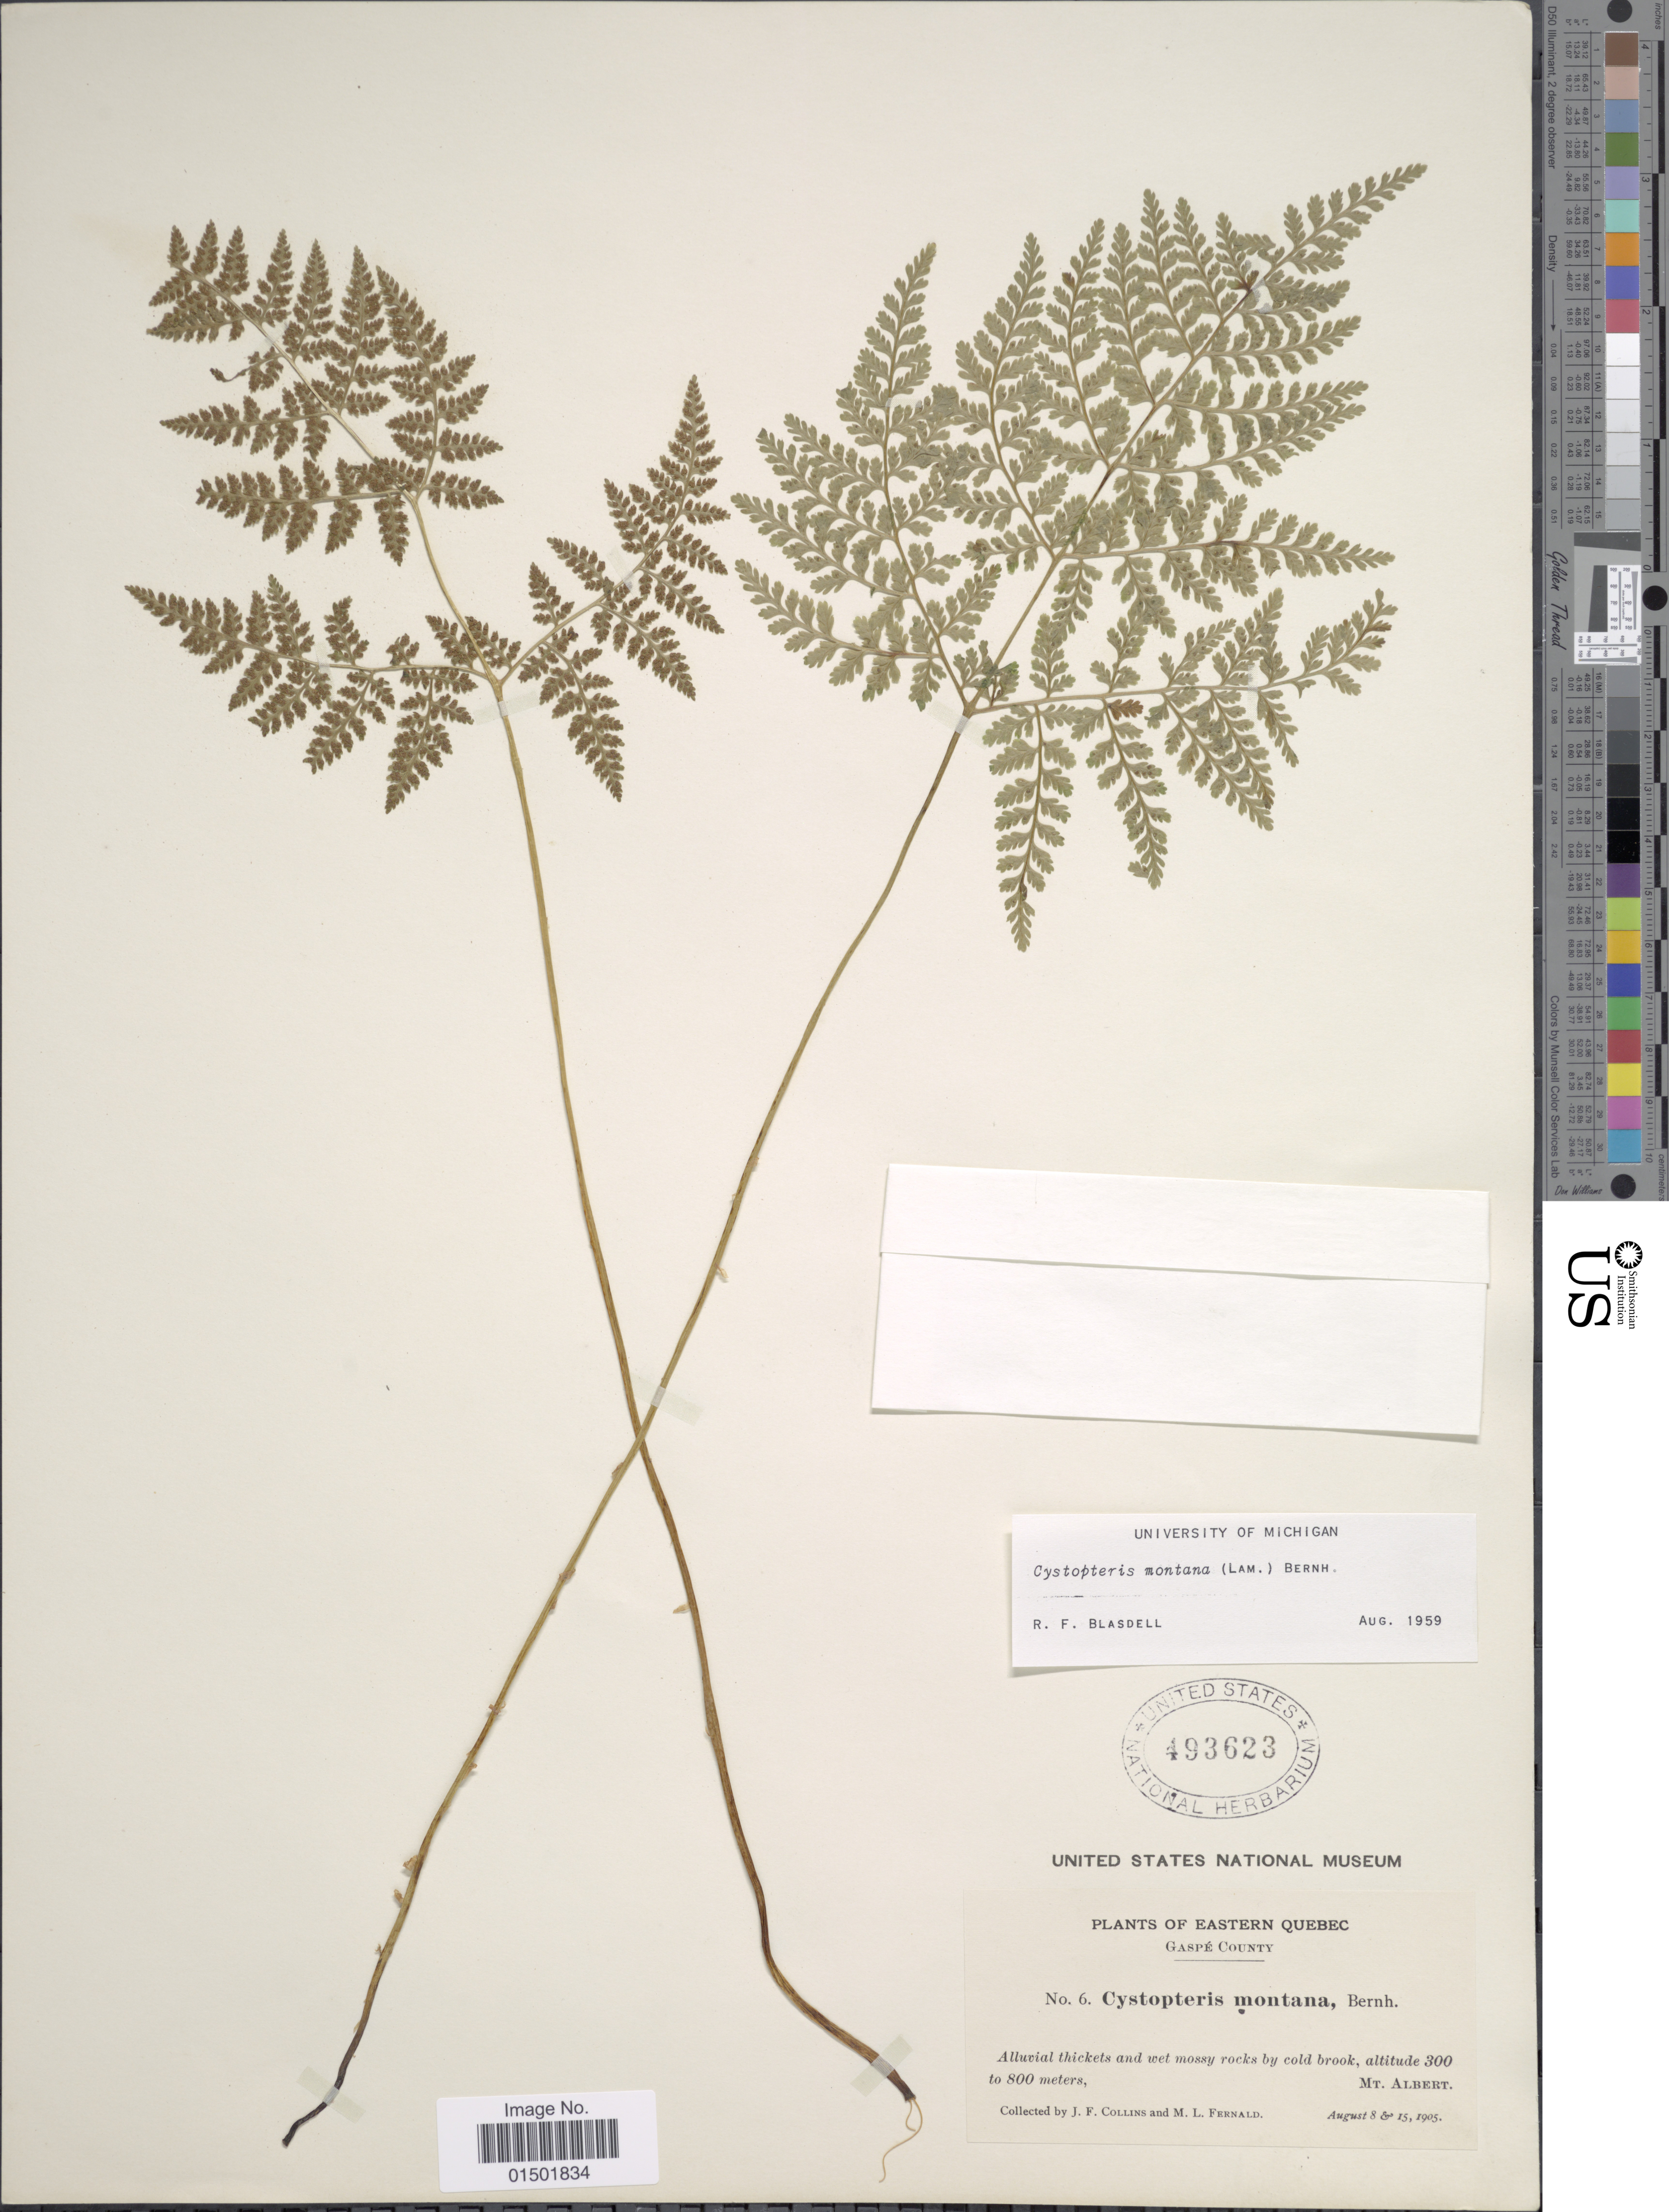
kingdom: Plantae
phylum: Tracheophyta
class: Polypodiopsida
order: Polypodiales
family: Cystopteridaceae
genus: Cystopteris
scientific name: Cystopteris montana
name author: (Lam.) Desv.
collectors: J. Collins & M. L. Fernald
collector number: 6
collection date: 1905-08-08/1905-08-15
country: Canada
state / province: Quebec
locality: Eastern Quebec. Gaspe County. Mt. Albert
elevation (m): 300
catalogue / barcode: US 493623